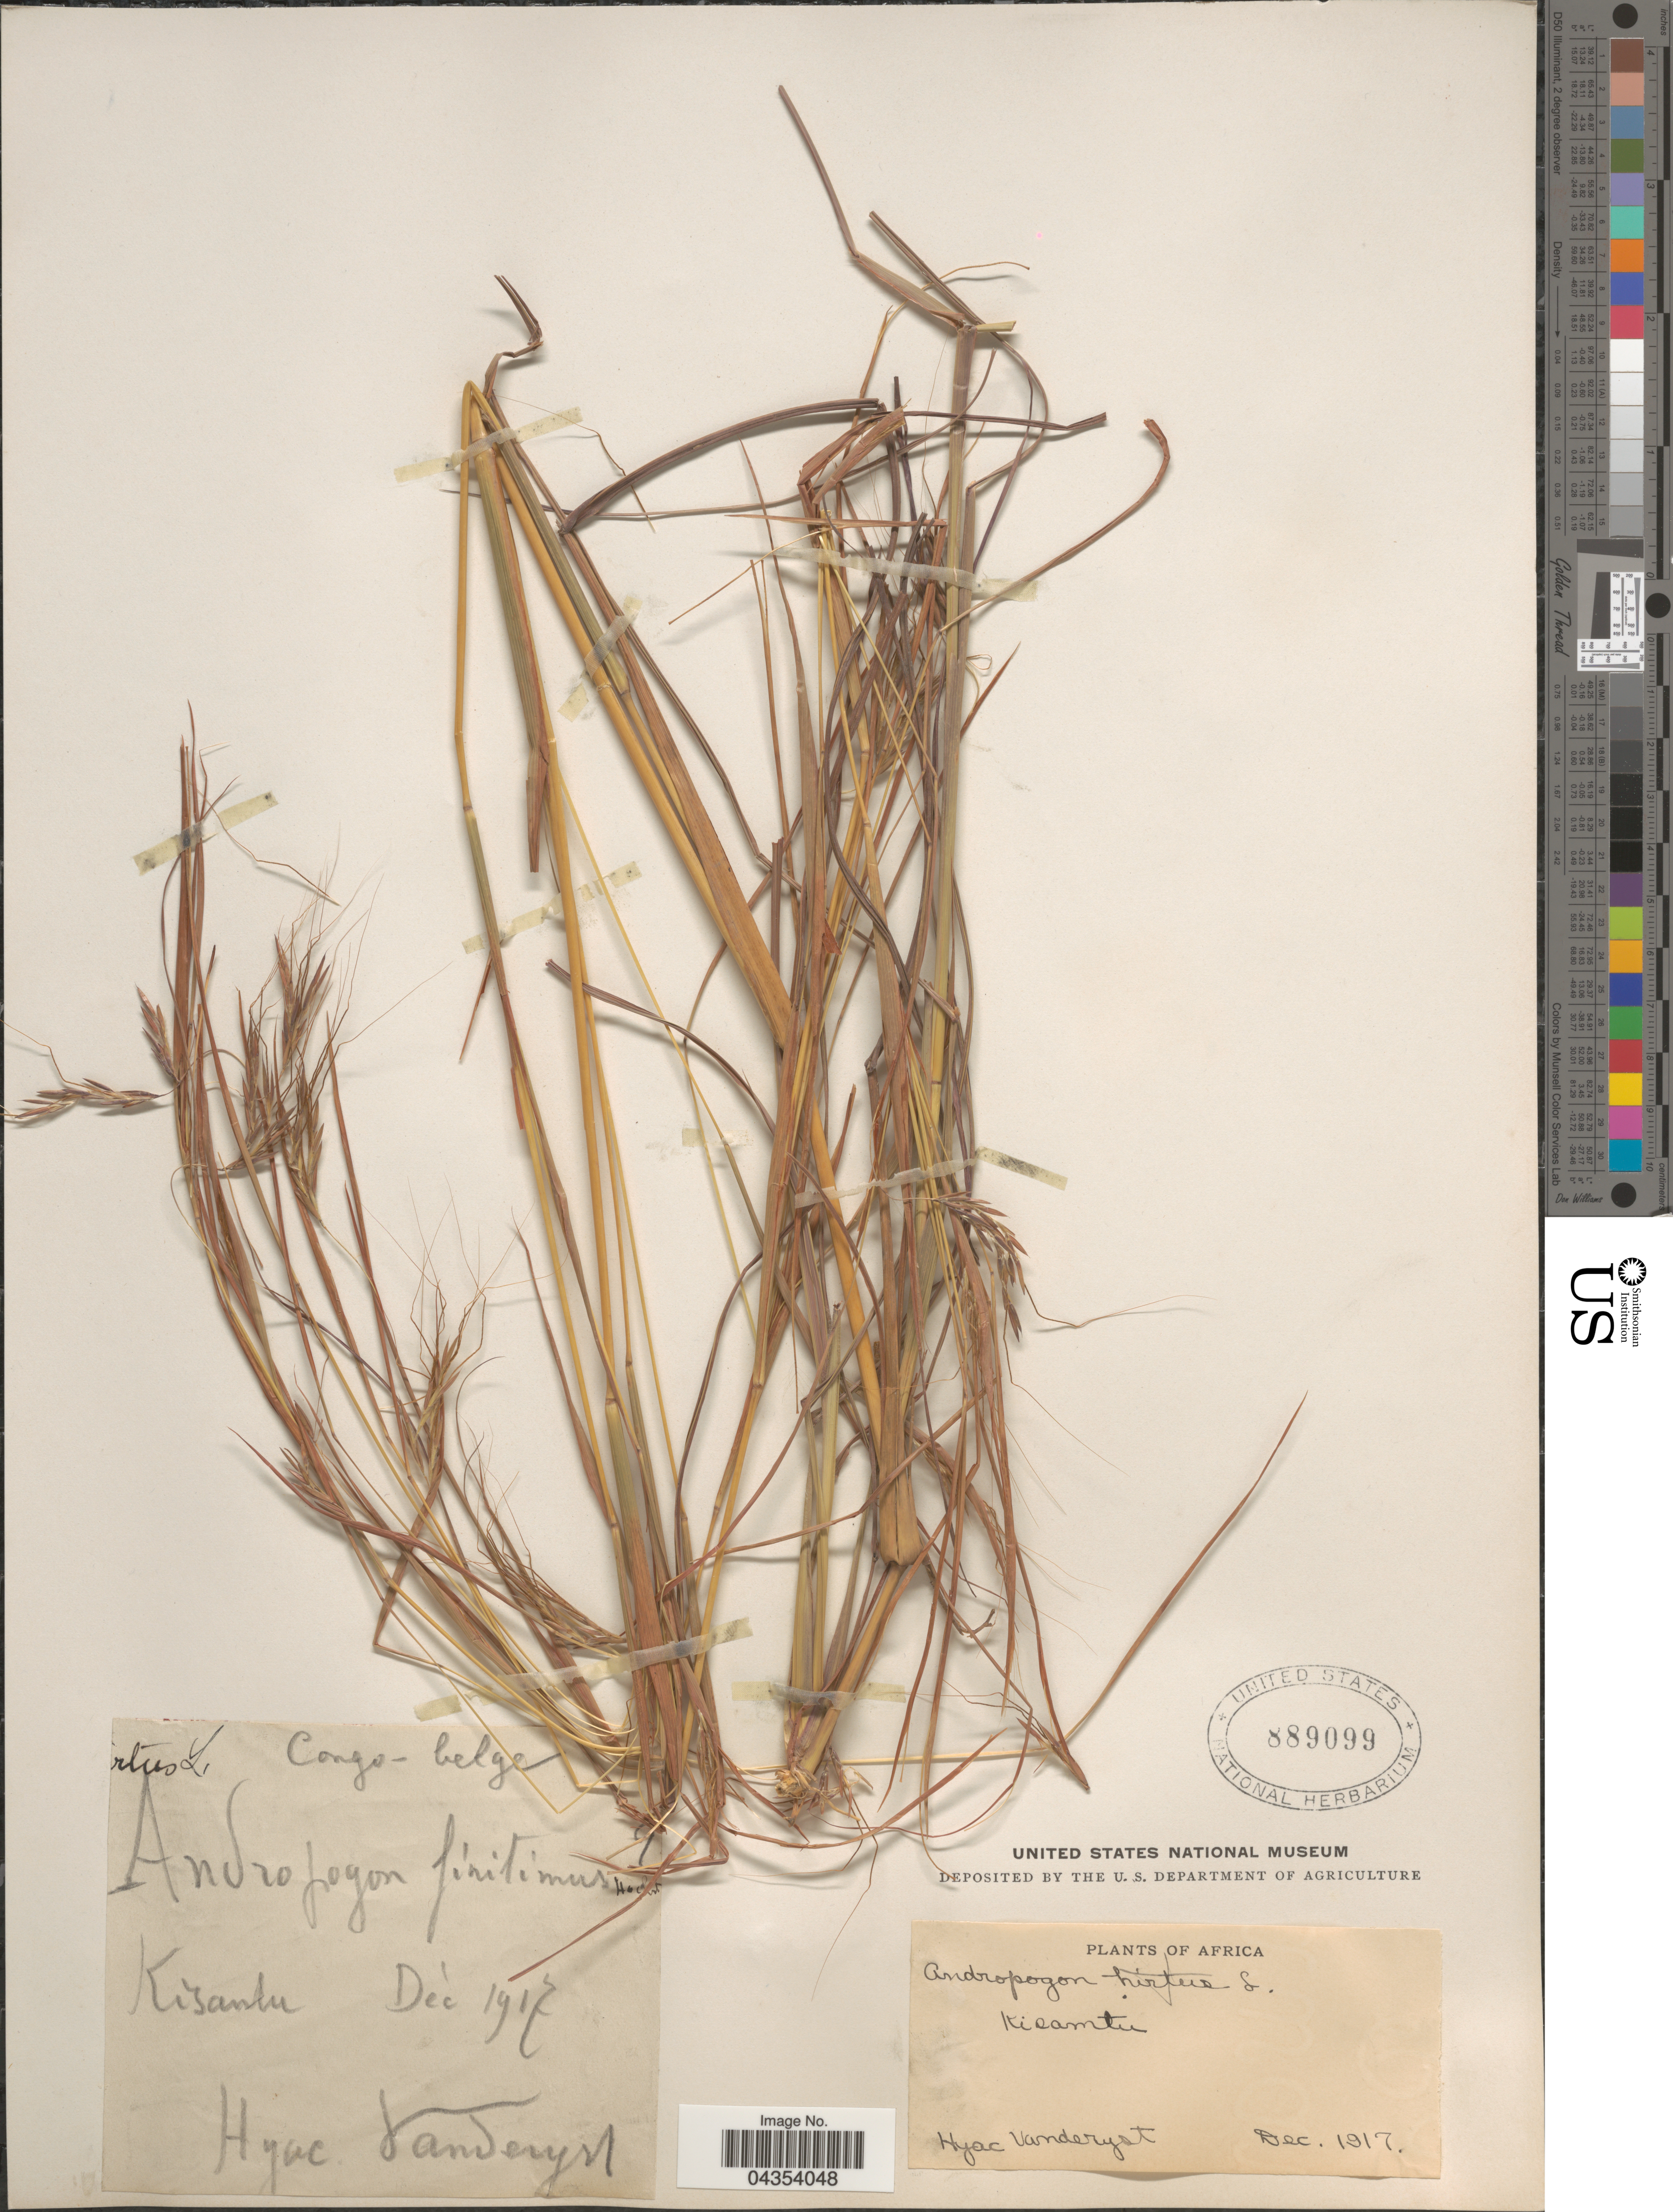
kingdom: Plantae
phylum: Tracheophyta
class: Liliopsida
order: Poales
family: Poaceae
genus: Hyparrhenia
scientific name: Hyparrhenia sp.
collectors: H. J. R. Vanderyst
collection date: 1917-12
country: Congo, Democratic Republic of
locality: Congo-belge. Kisantu.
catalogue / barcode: US 889099